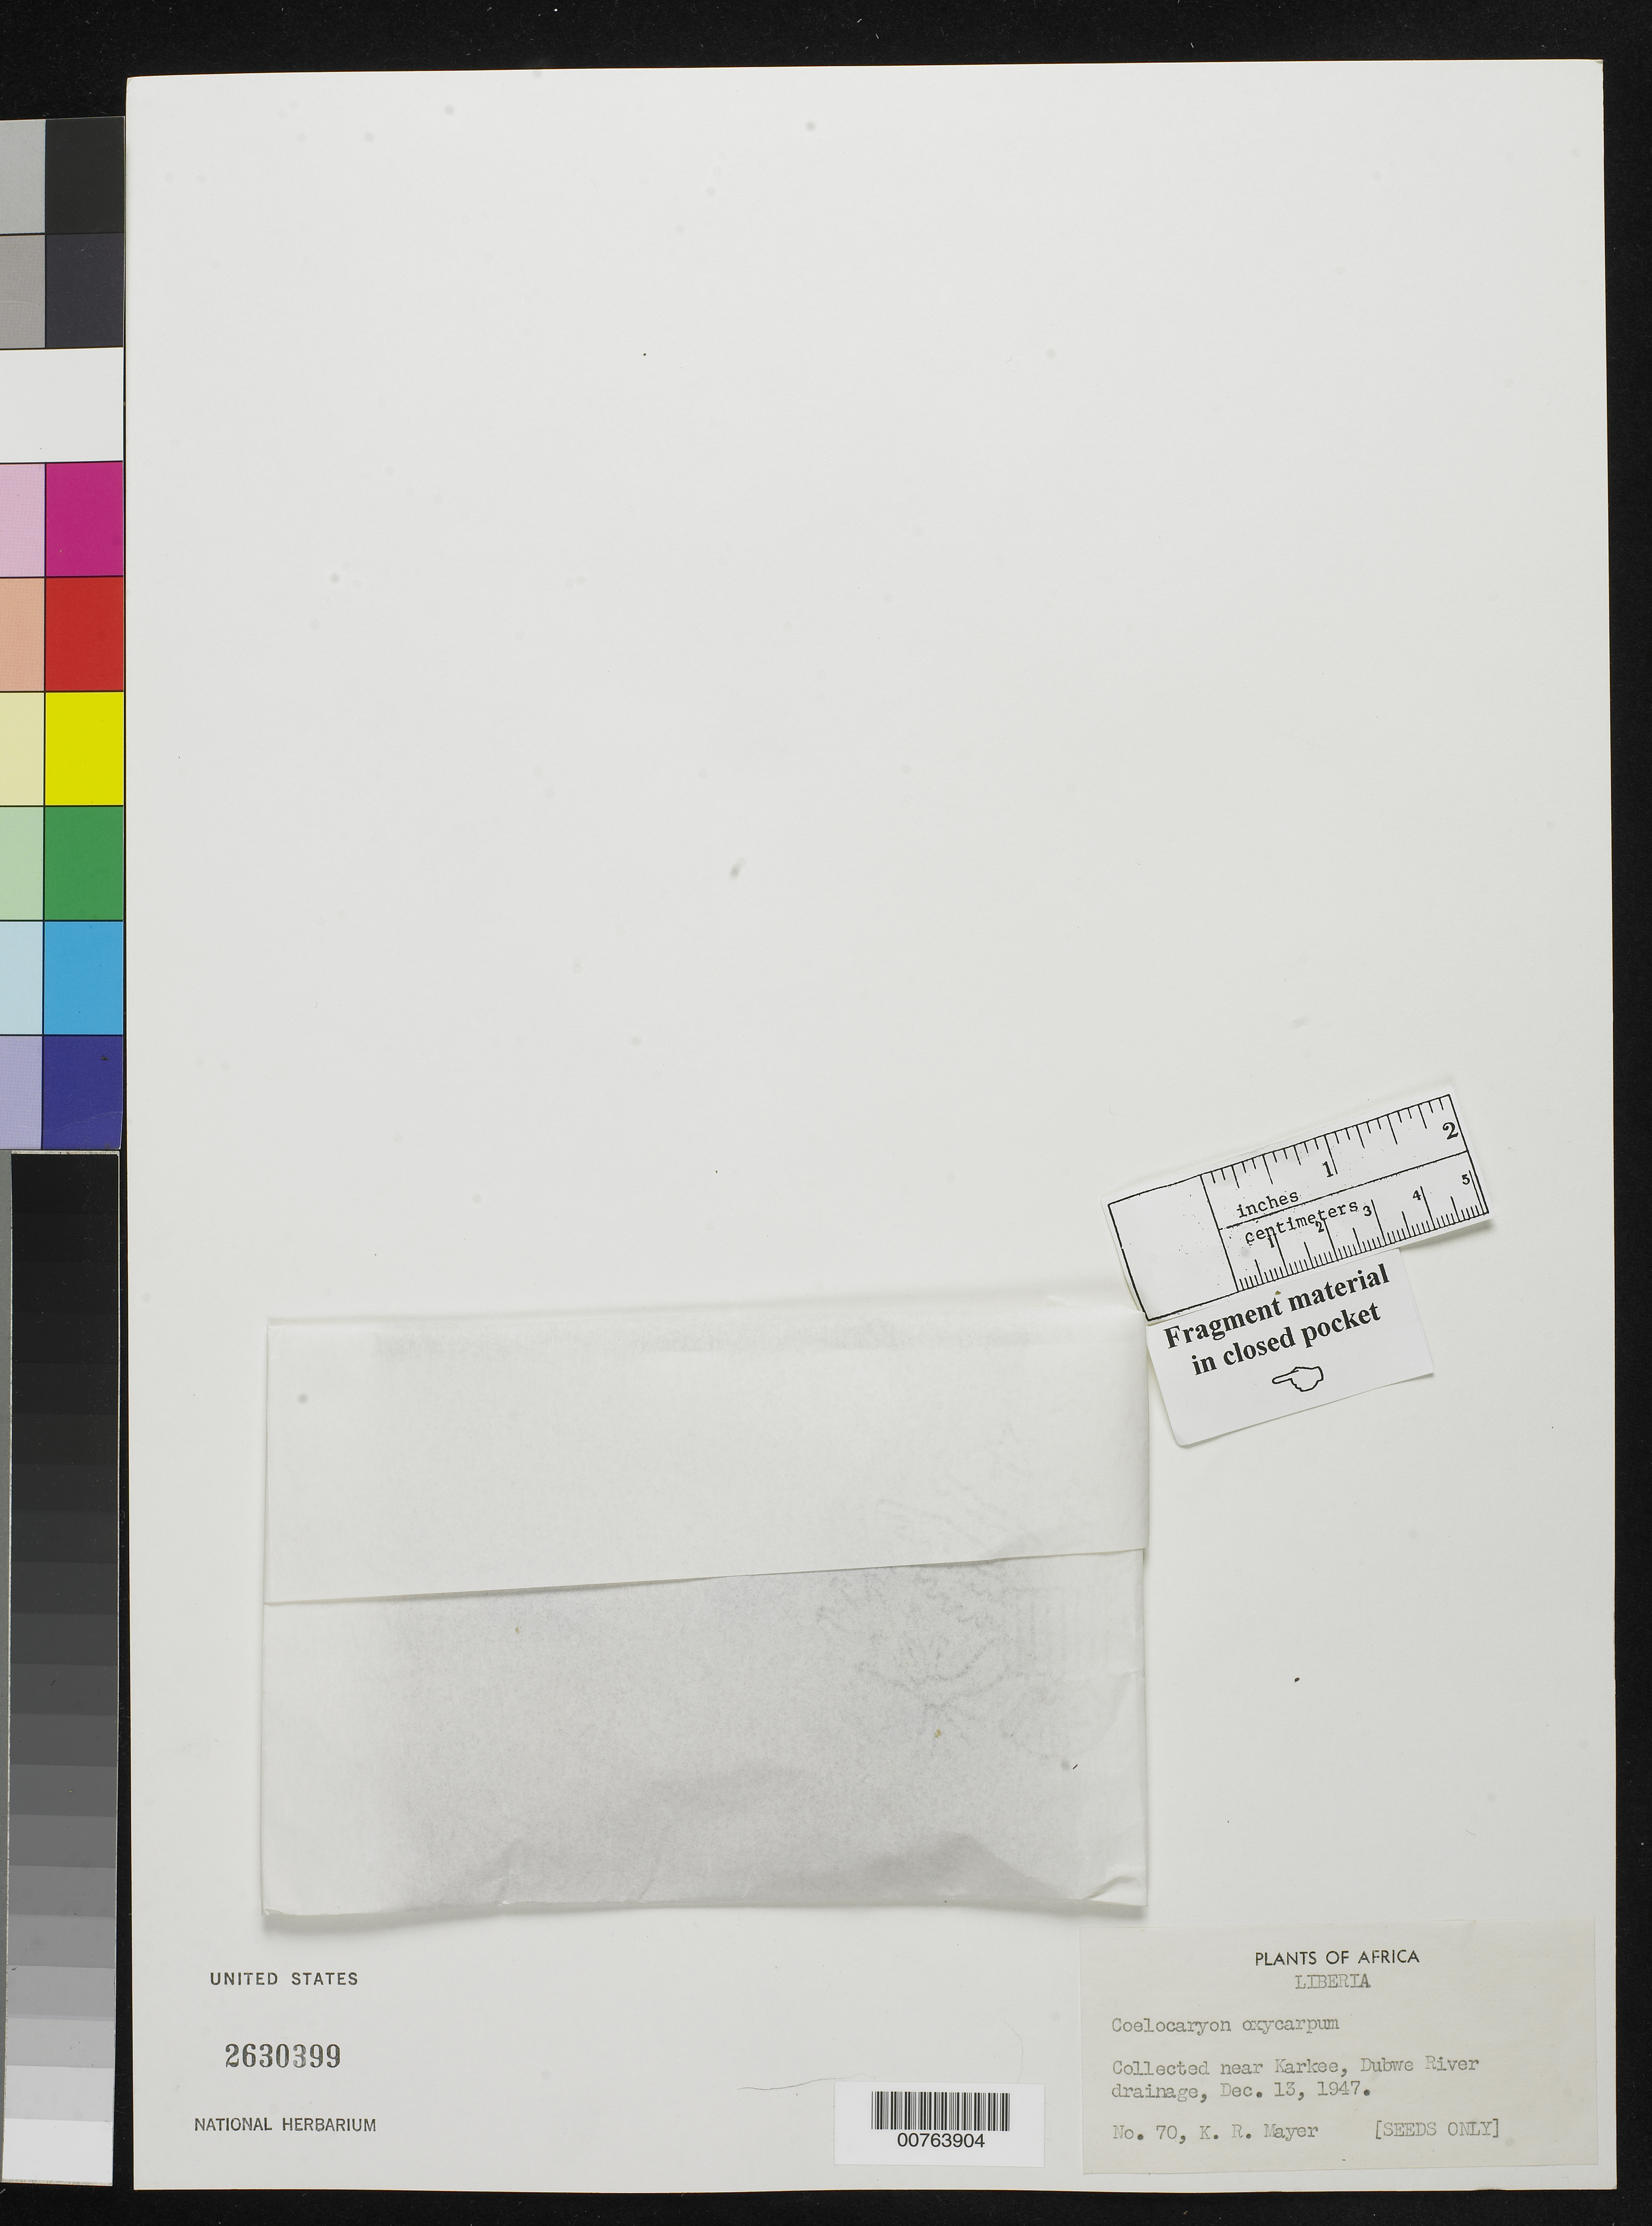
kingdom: Plantae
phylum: Tracheophyta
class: Magnoliopsida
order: Magnoliales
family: Myristicaceae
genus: Coelocaryon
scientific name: Coelocaryon oxycarpum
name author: Stapf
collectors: K. R. Mayer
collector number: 70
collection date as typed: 13 Dec 1947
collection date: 1947-12-13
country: Liberia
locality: Dubwe River drainage, near Karkee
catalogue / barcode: US 2630399